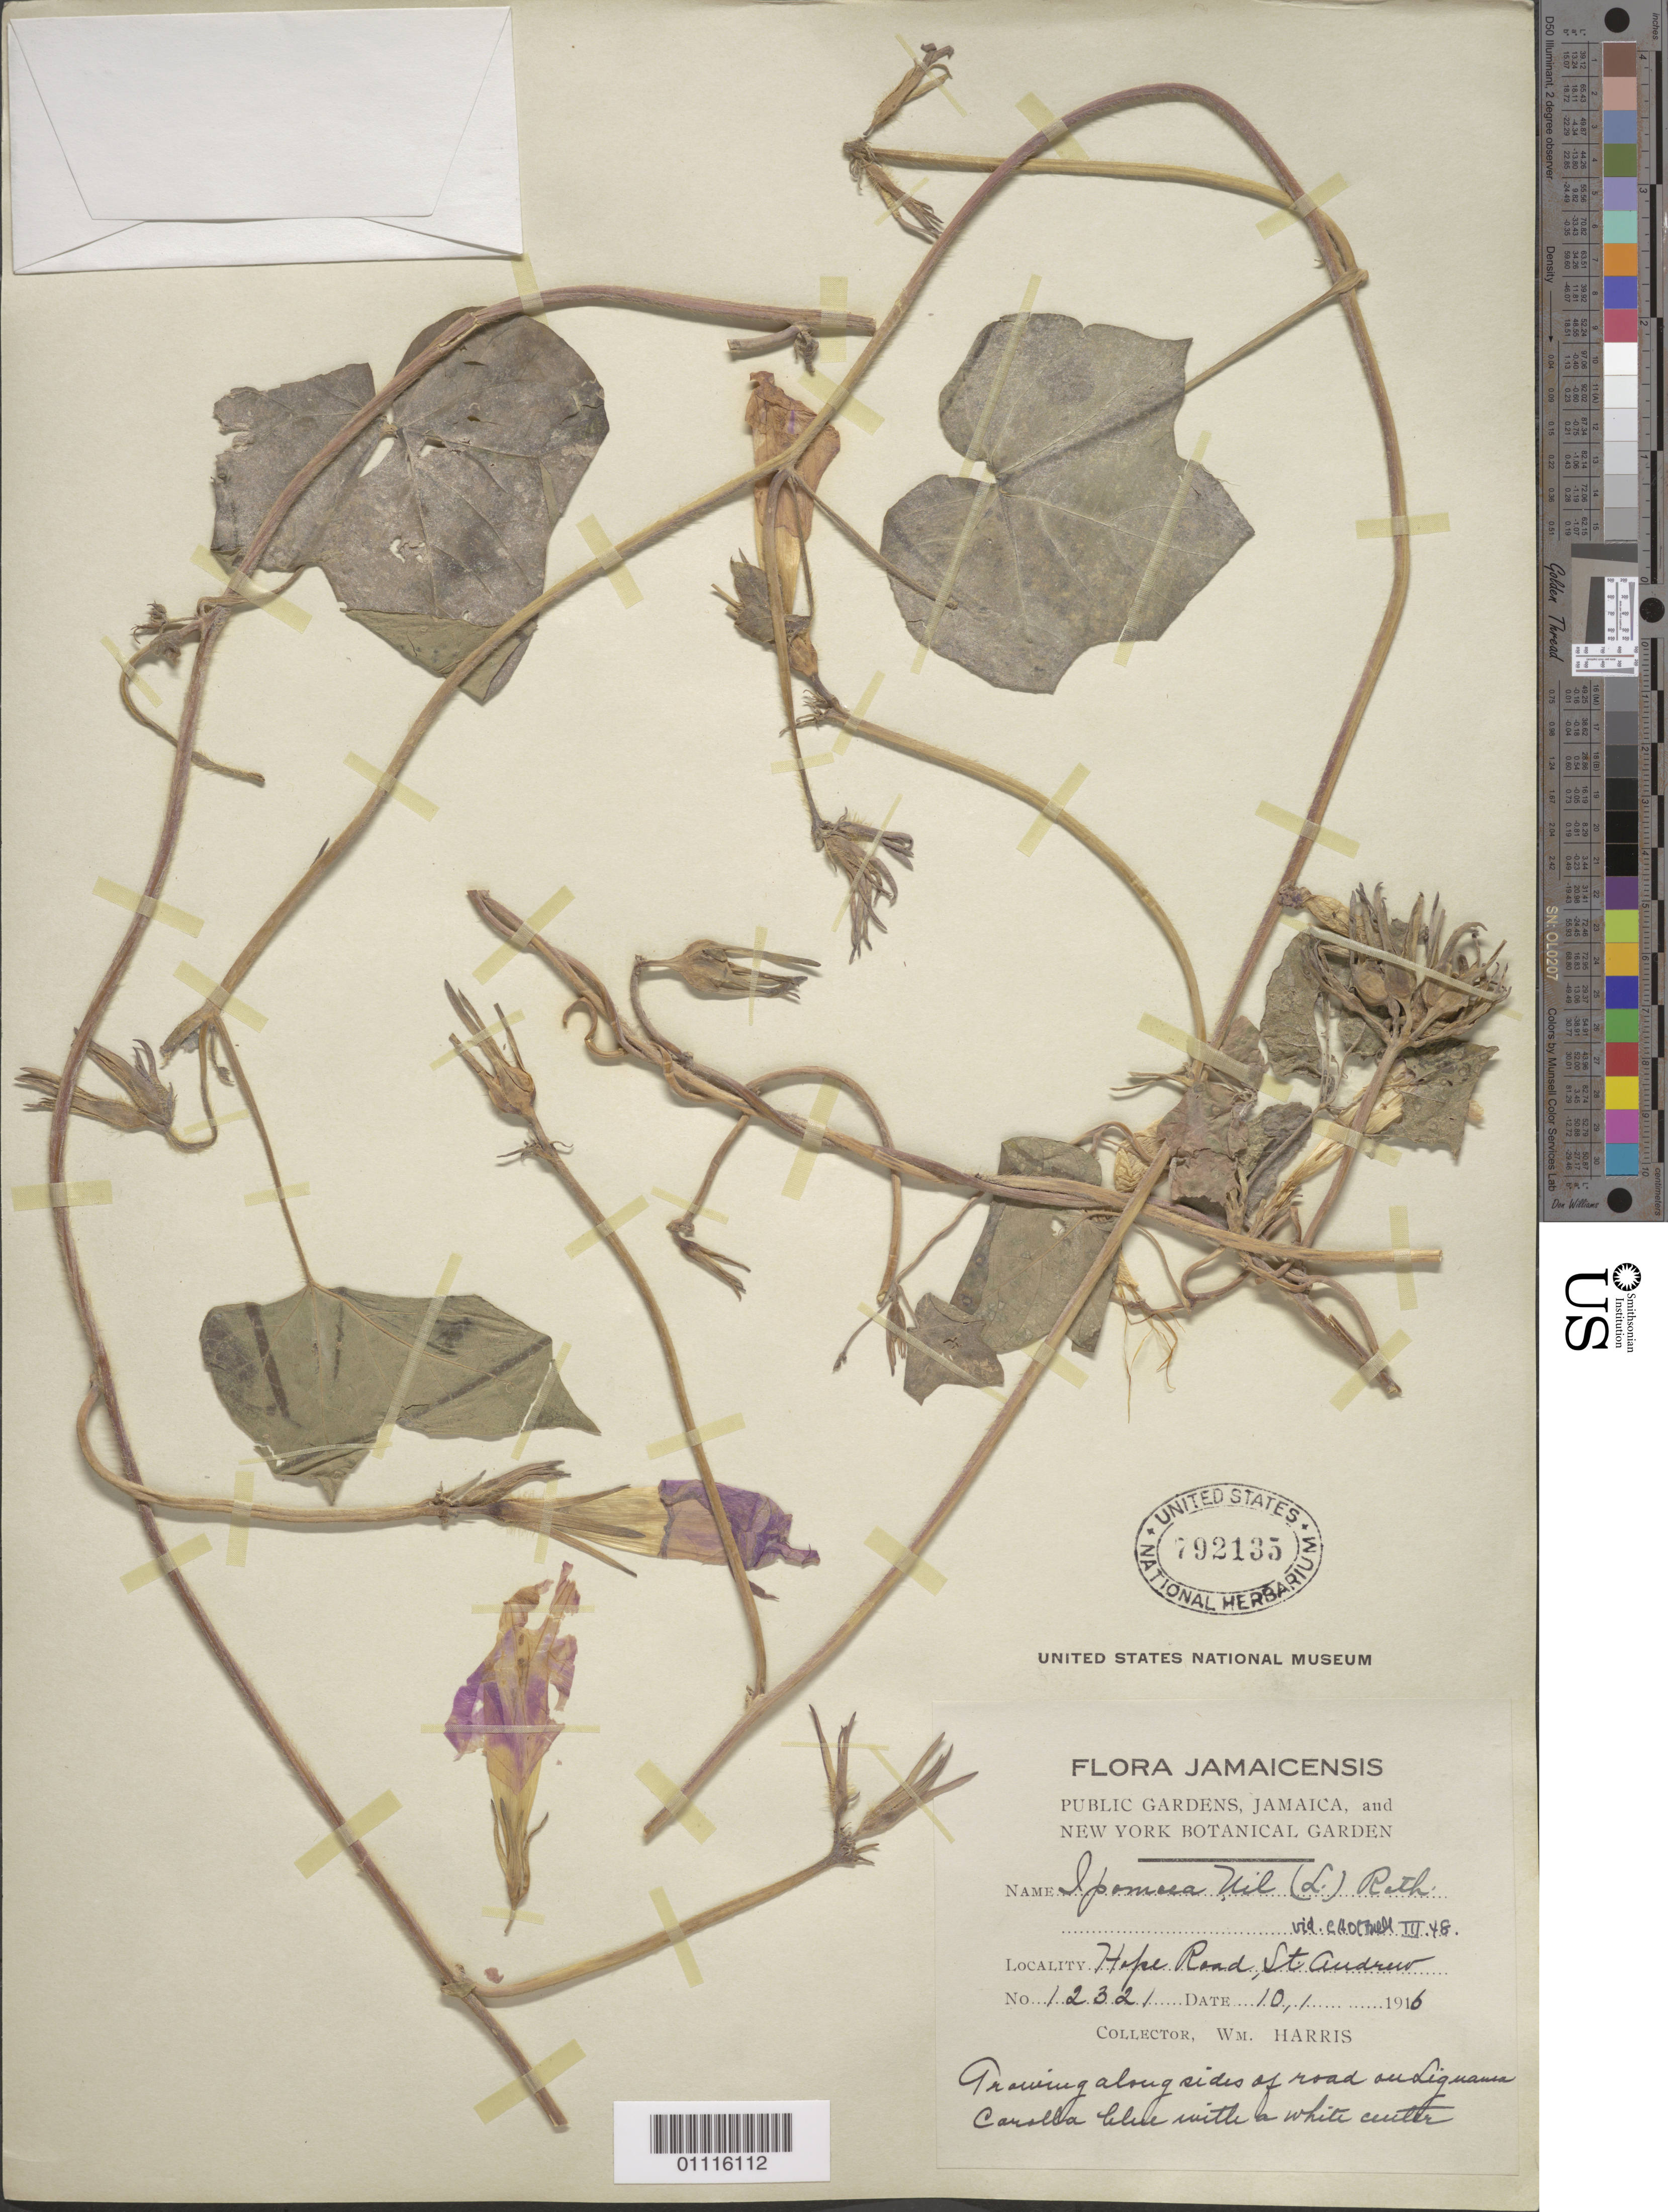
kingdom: Plantae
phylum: Tracheophyta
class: Magnoliopsida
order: Solanales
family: Convolvulaceae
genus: Ipomoea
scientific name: Ipomoea nil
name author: (L.) Roth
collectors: W. Harris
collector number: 12321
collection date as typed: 10 Jan 1916 or 01 Oct 1916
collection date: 1916-01-10 or 1916-10-01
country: Jamaica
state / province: Saint Andrew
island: Jamaica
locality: Hope Road, St. Andrew.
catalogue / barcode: US 792135